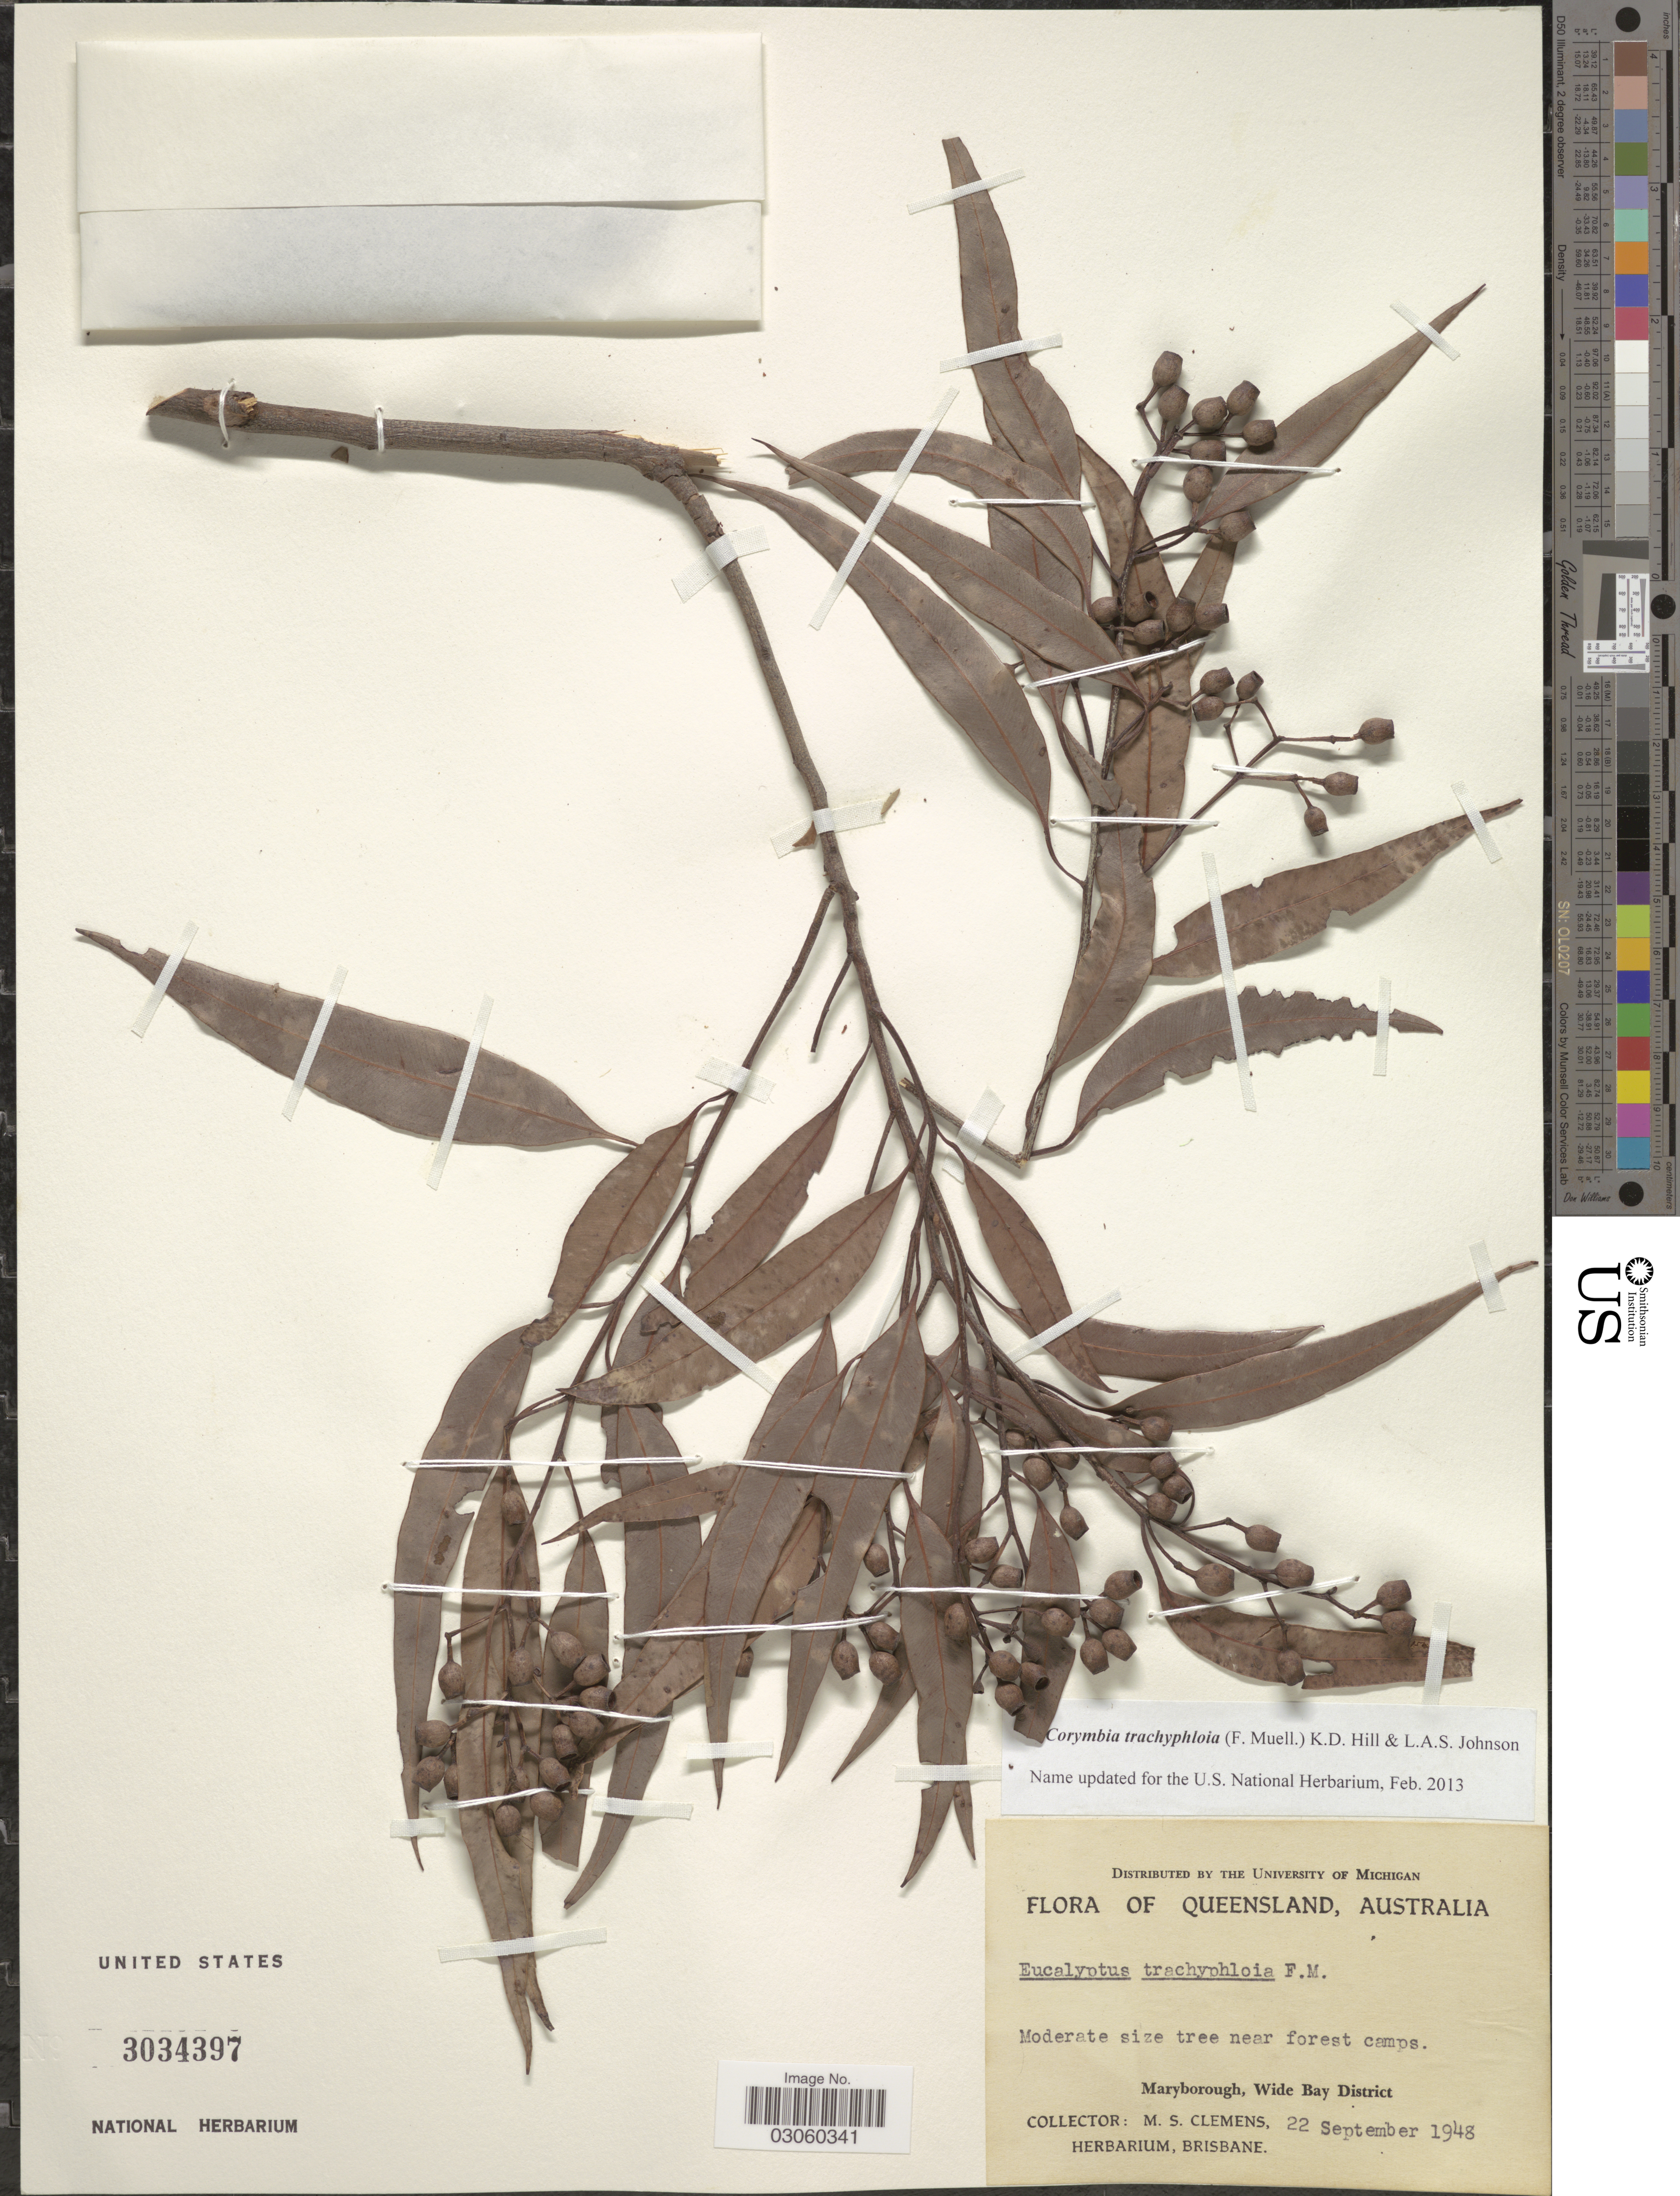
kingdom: Plantae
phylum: Tracheophyta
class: Magnoliopsida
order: Myrtales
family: Myrtaceae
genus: Corymbia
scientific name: Corymbia trachyphloia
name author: (F. Muell.) K.D. Hill & L.A.S. Johnson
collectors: M. S. Clemens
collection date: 1948-09-22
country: Australia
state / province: Queensland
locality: Near forest camps. Maryborough, Wilde Bay District.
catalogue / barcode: US 3034397